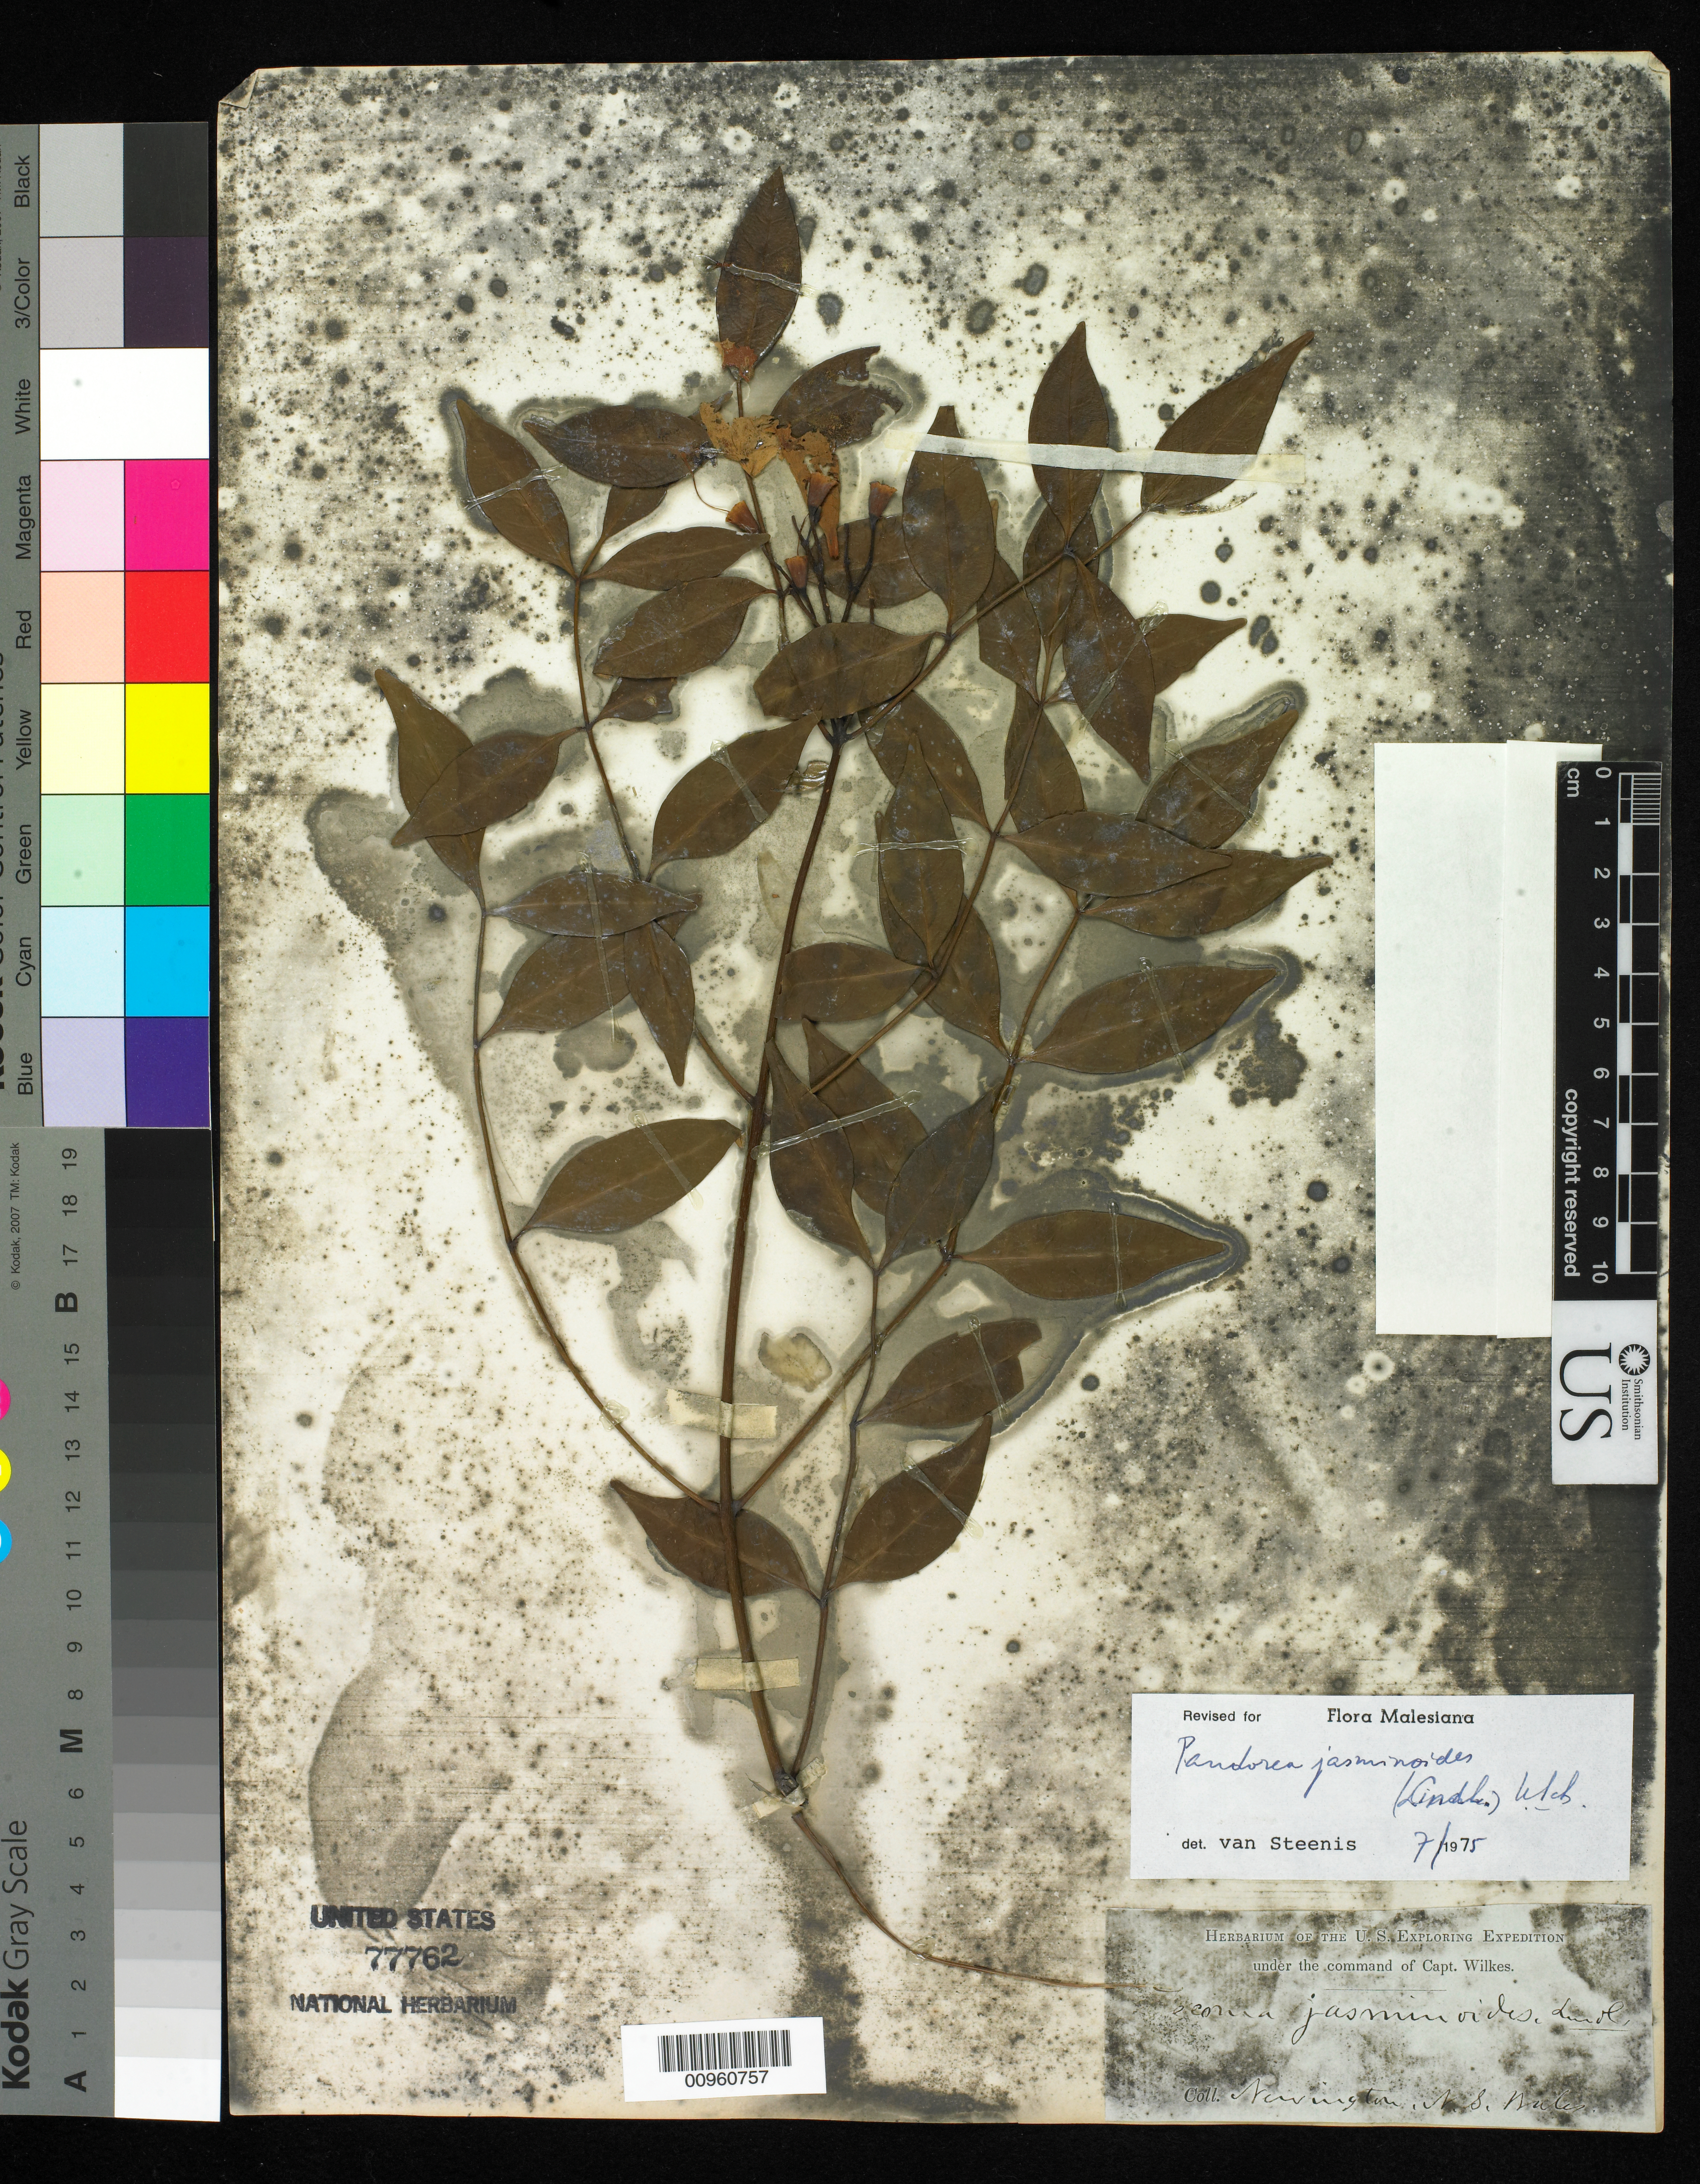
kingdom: Plantae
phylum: Tracheophyta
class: Magnoliopsida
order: Lamiales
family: Bignoniaceae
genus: Pandorea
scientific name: Pandorea jasminoides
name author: (Lindl.) K. Schum.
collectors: Wilkes Explor. Exped.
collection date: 1838/1842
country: Australia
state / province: New South Wales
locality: Navington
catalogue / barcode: US 77762